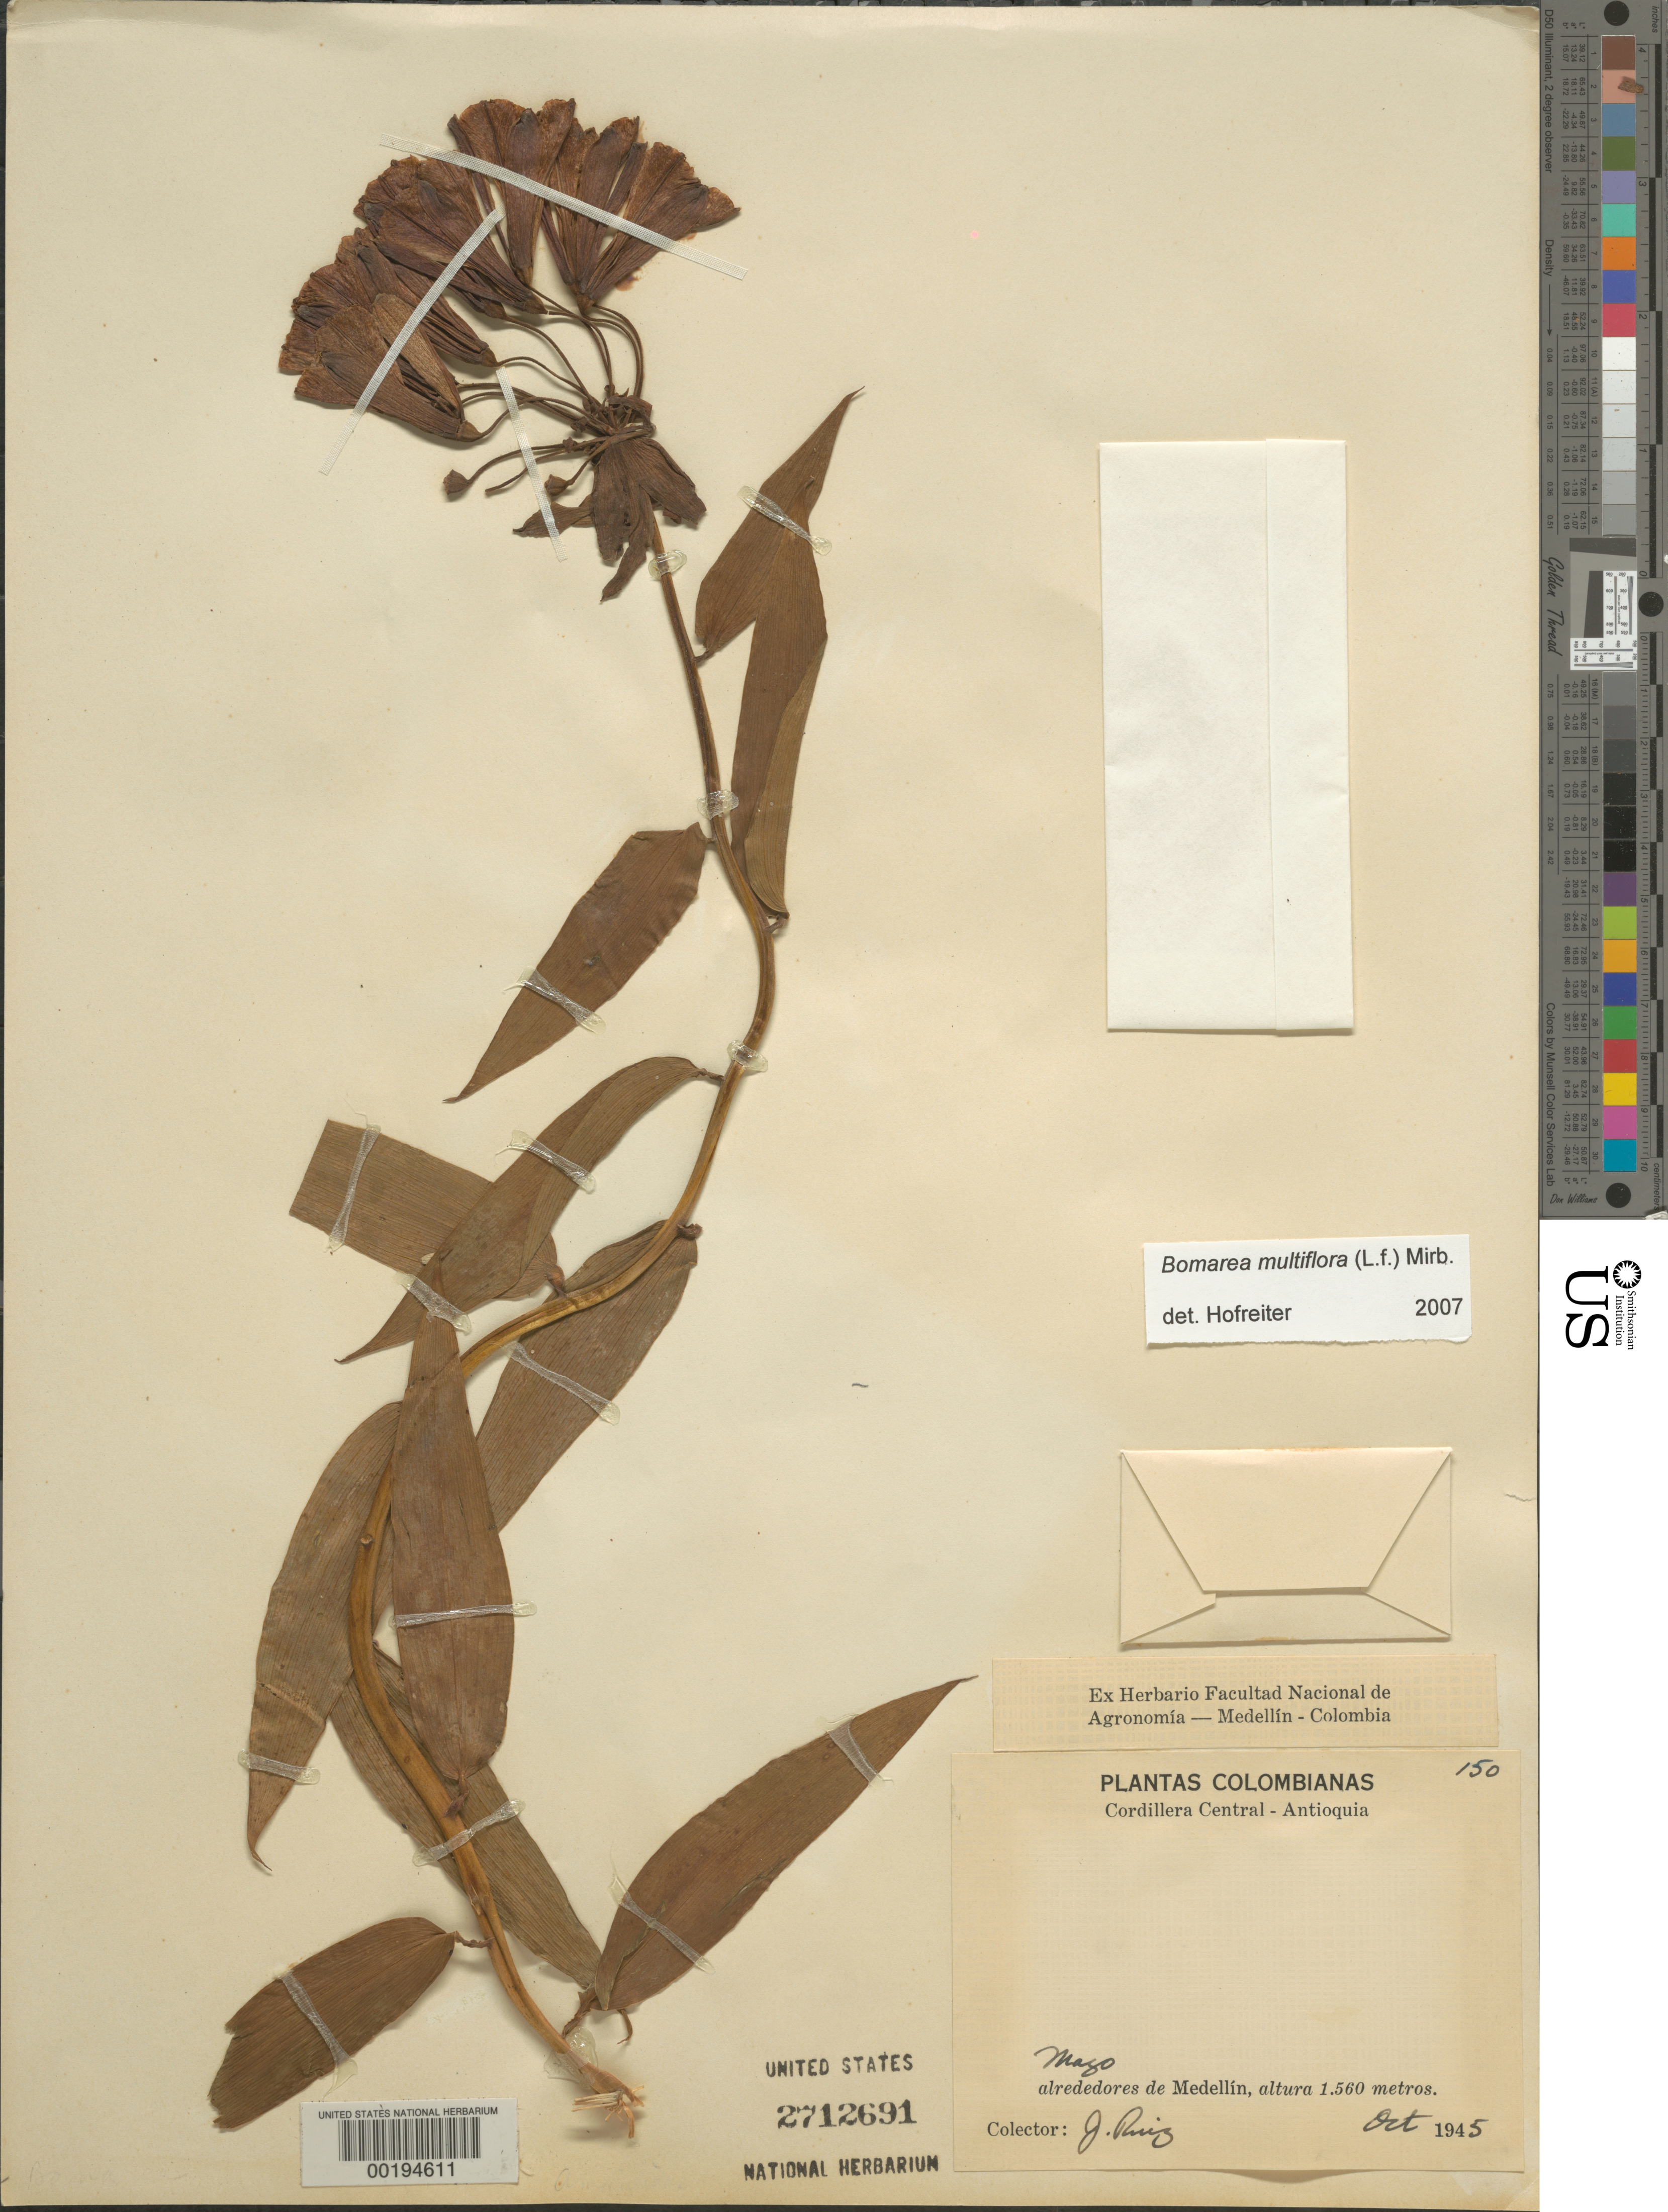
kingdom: Plantae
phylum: Tracheophyta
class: Liliopsida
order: Liliales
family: Alstroemeriaceae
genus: Bomarea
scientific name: Bomarea sp.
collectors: J. Ruiz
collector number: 150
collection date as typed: Oct 1945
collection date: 1945-10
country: Colombia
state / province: Antioquia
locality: Outskirts of Medellin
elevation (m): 1560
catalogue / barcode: US 2712691